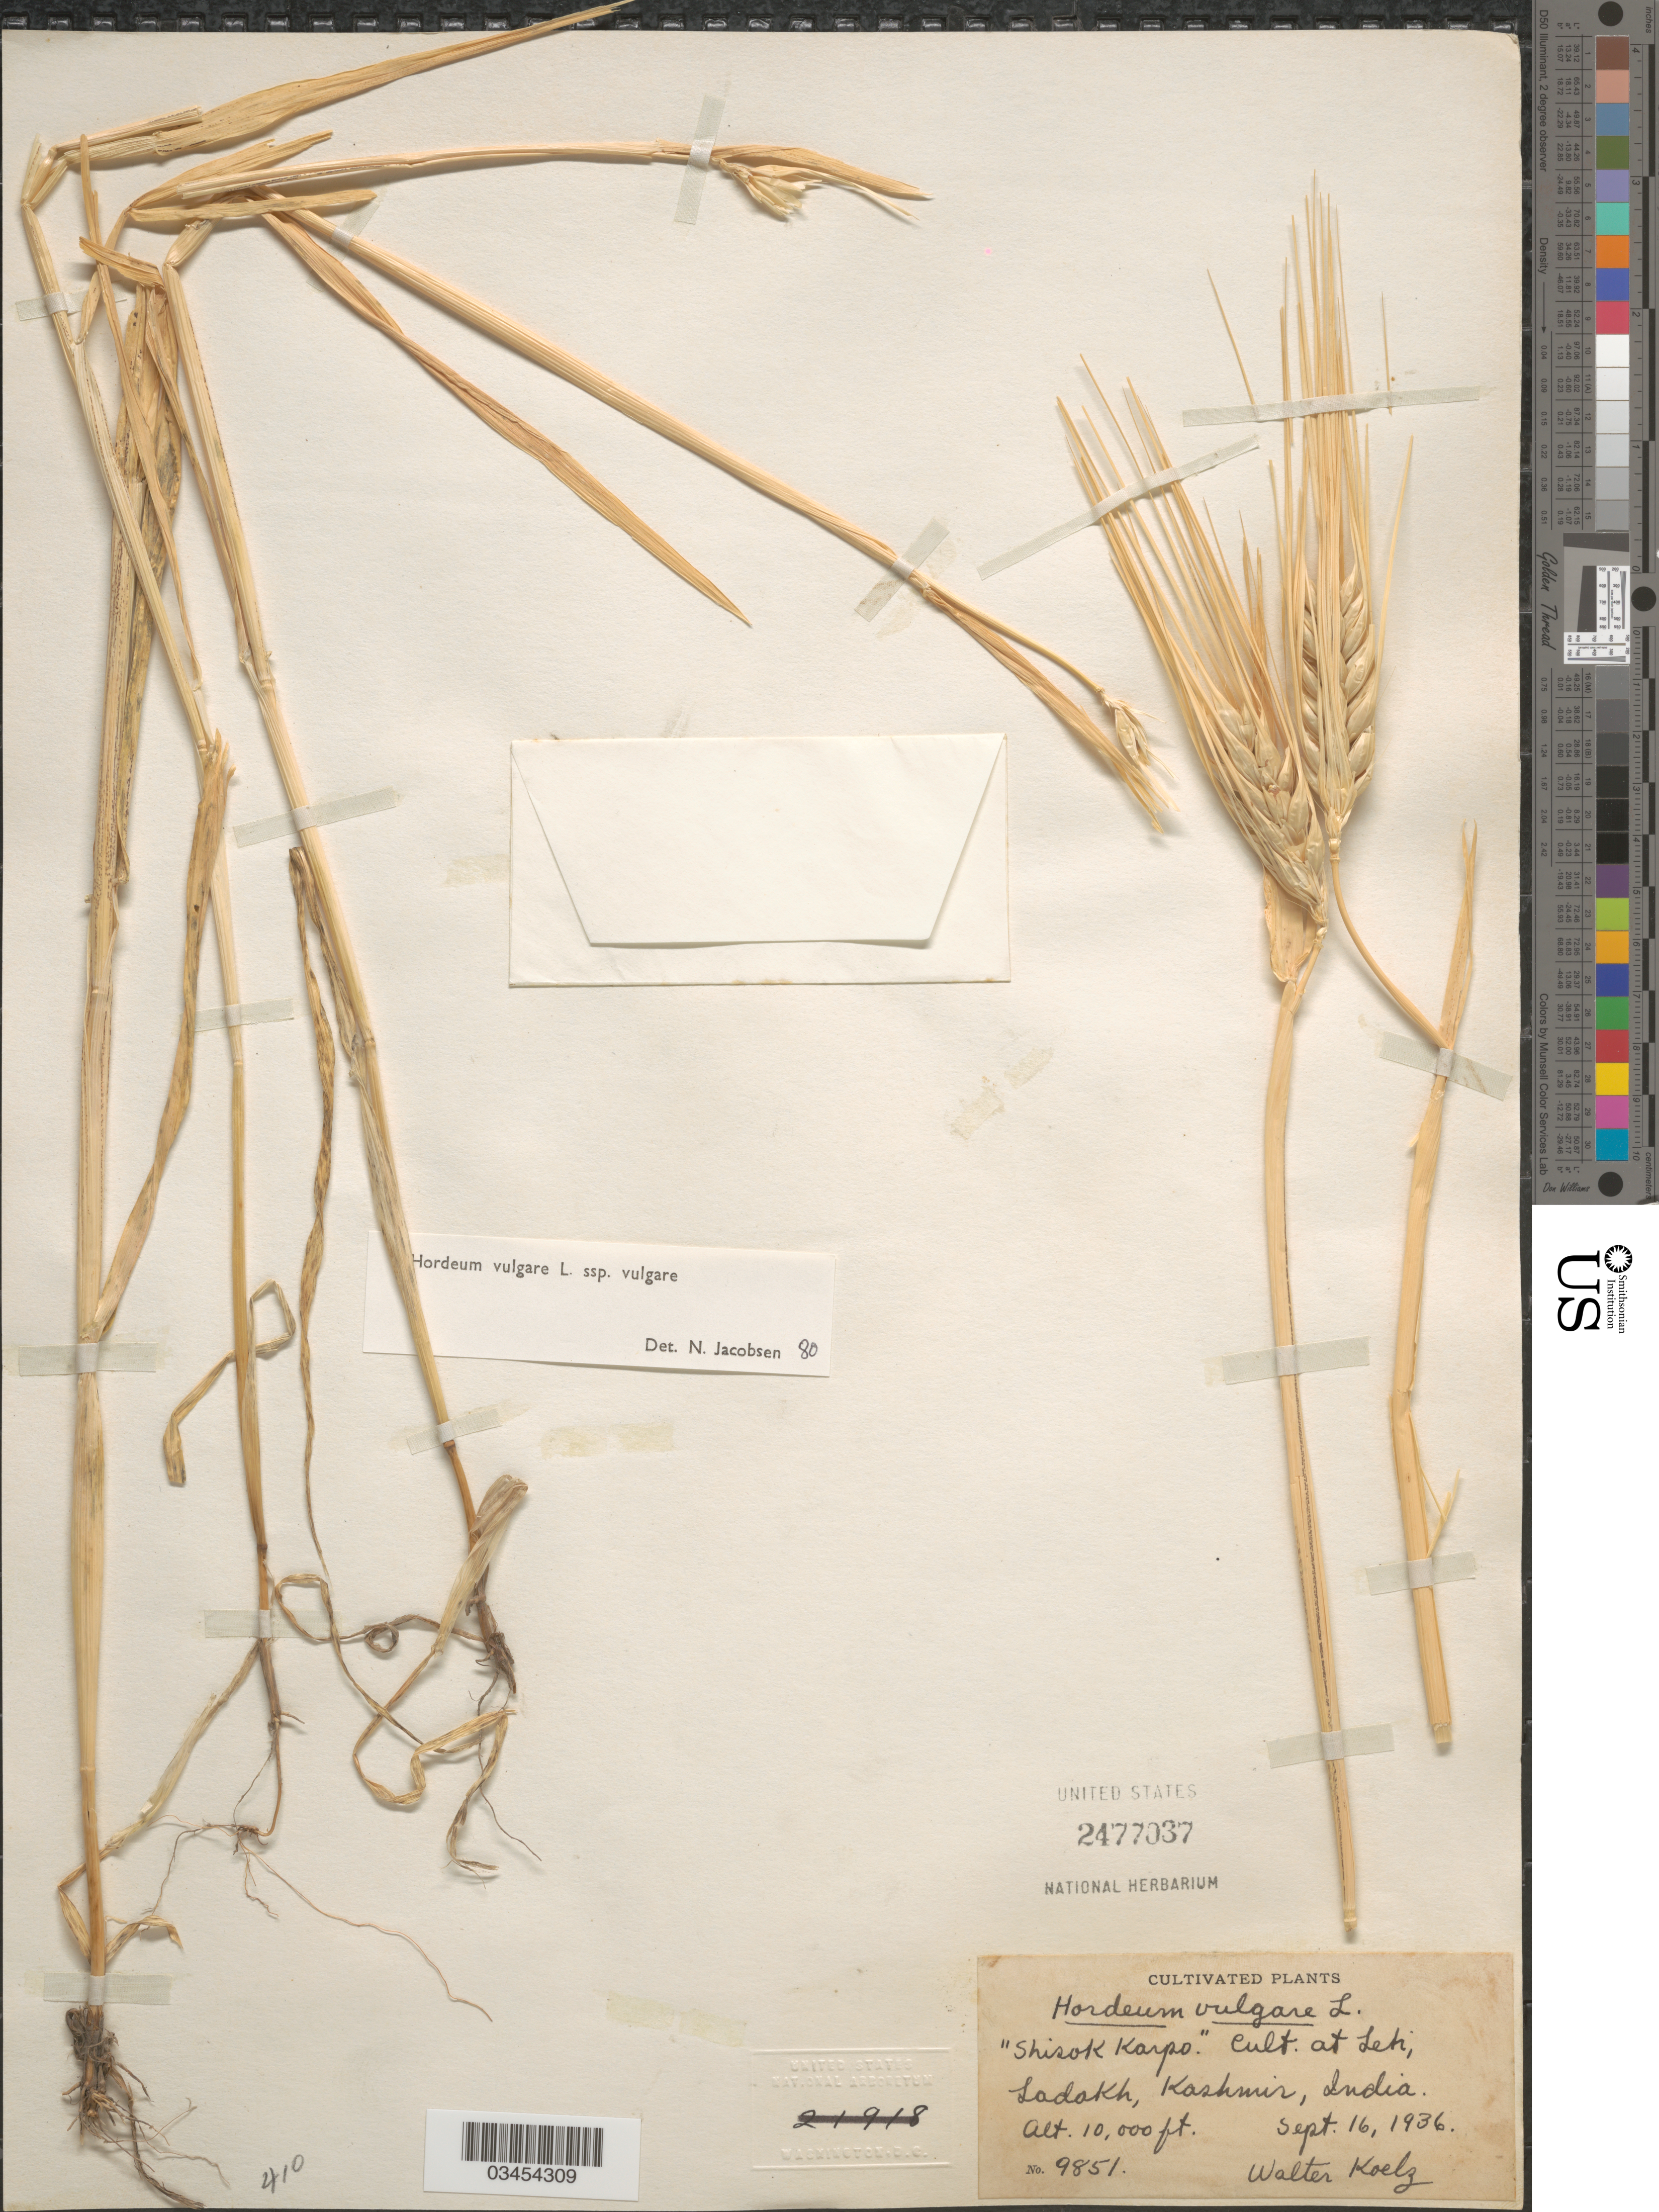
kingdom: Plantae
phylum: Tracheophyta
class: Liliopsida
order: Poales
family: Poaceae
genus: Hordeum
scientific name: Hordeum vulgare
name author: L.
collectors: W. N. Koelz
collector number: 9851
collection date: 1936-09-16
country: India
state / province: Jammu and Kashmir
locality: Cult. at Leti. Ladakh, Kashmir.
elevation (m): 3048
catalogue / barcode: US 2477037